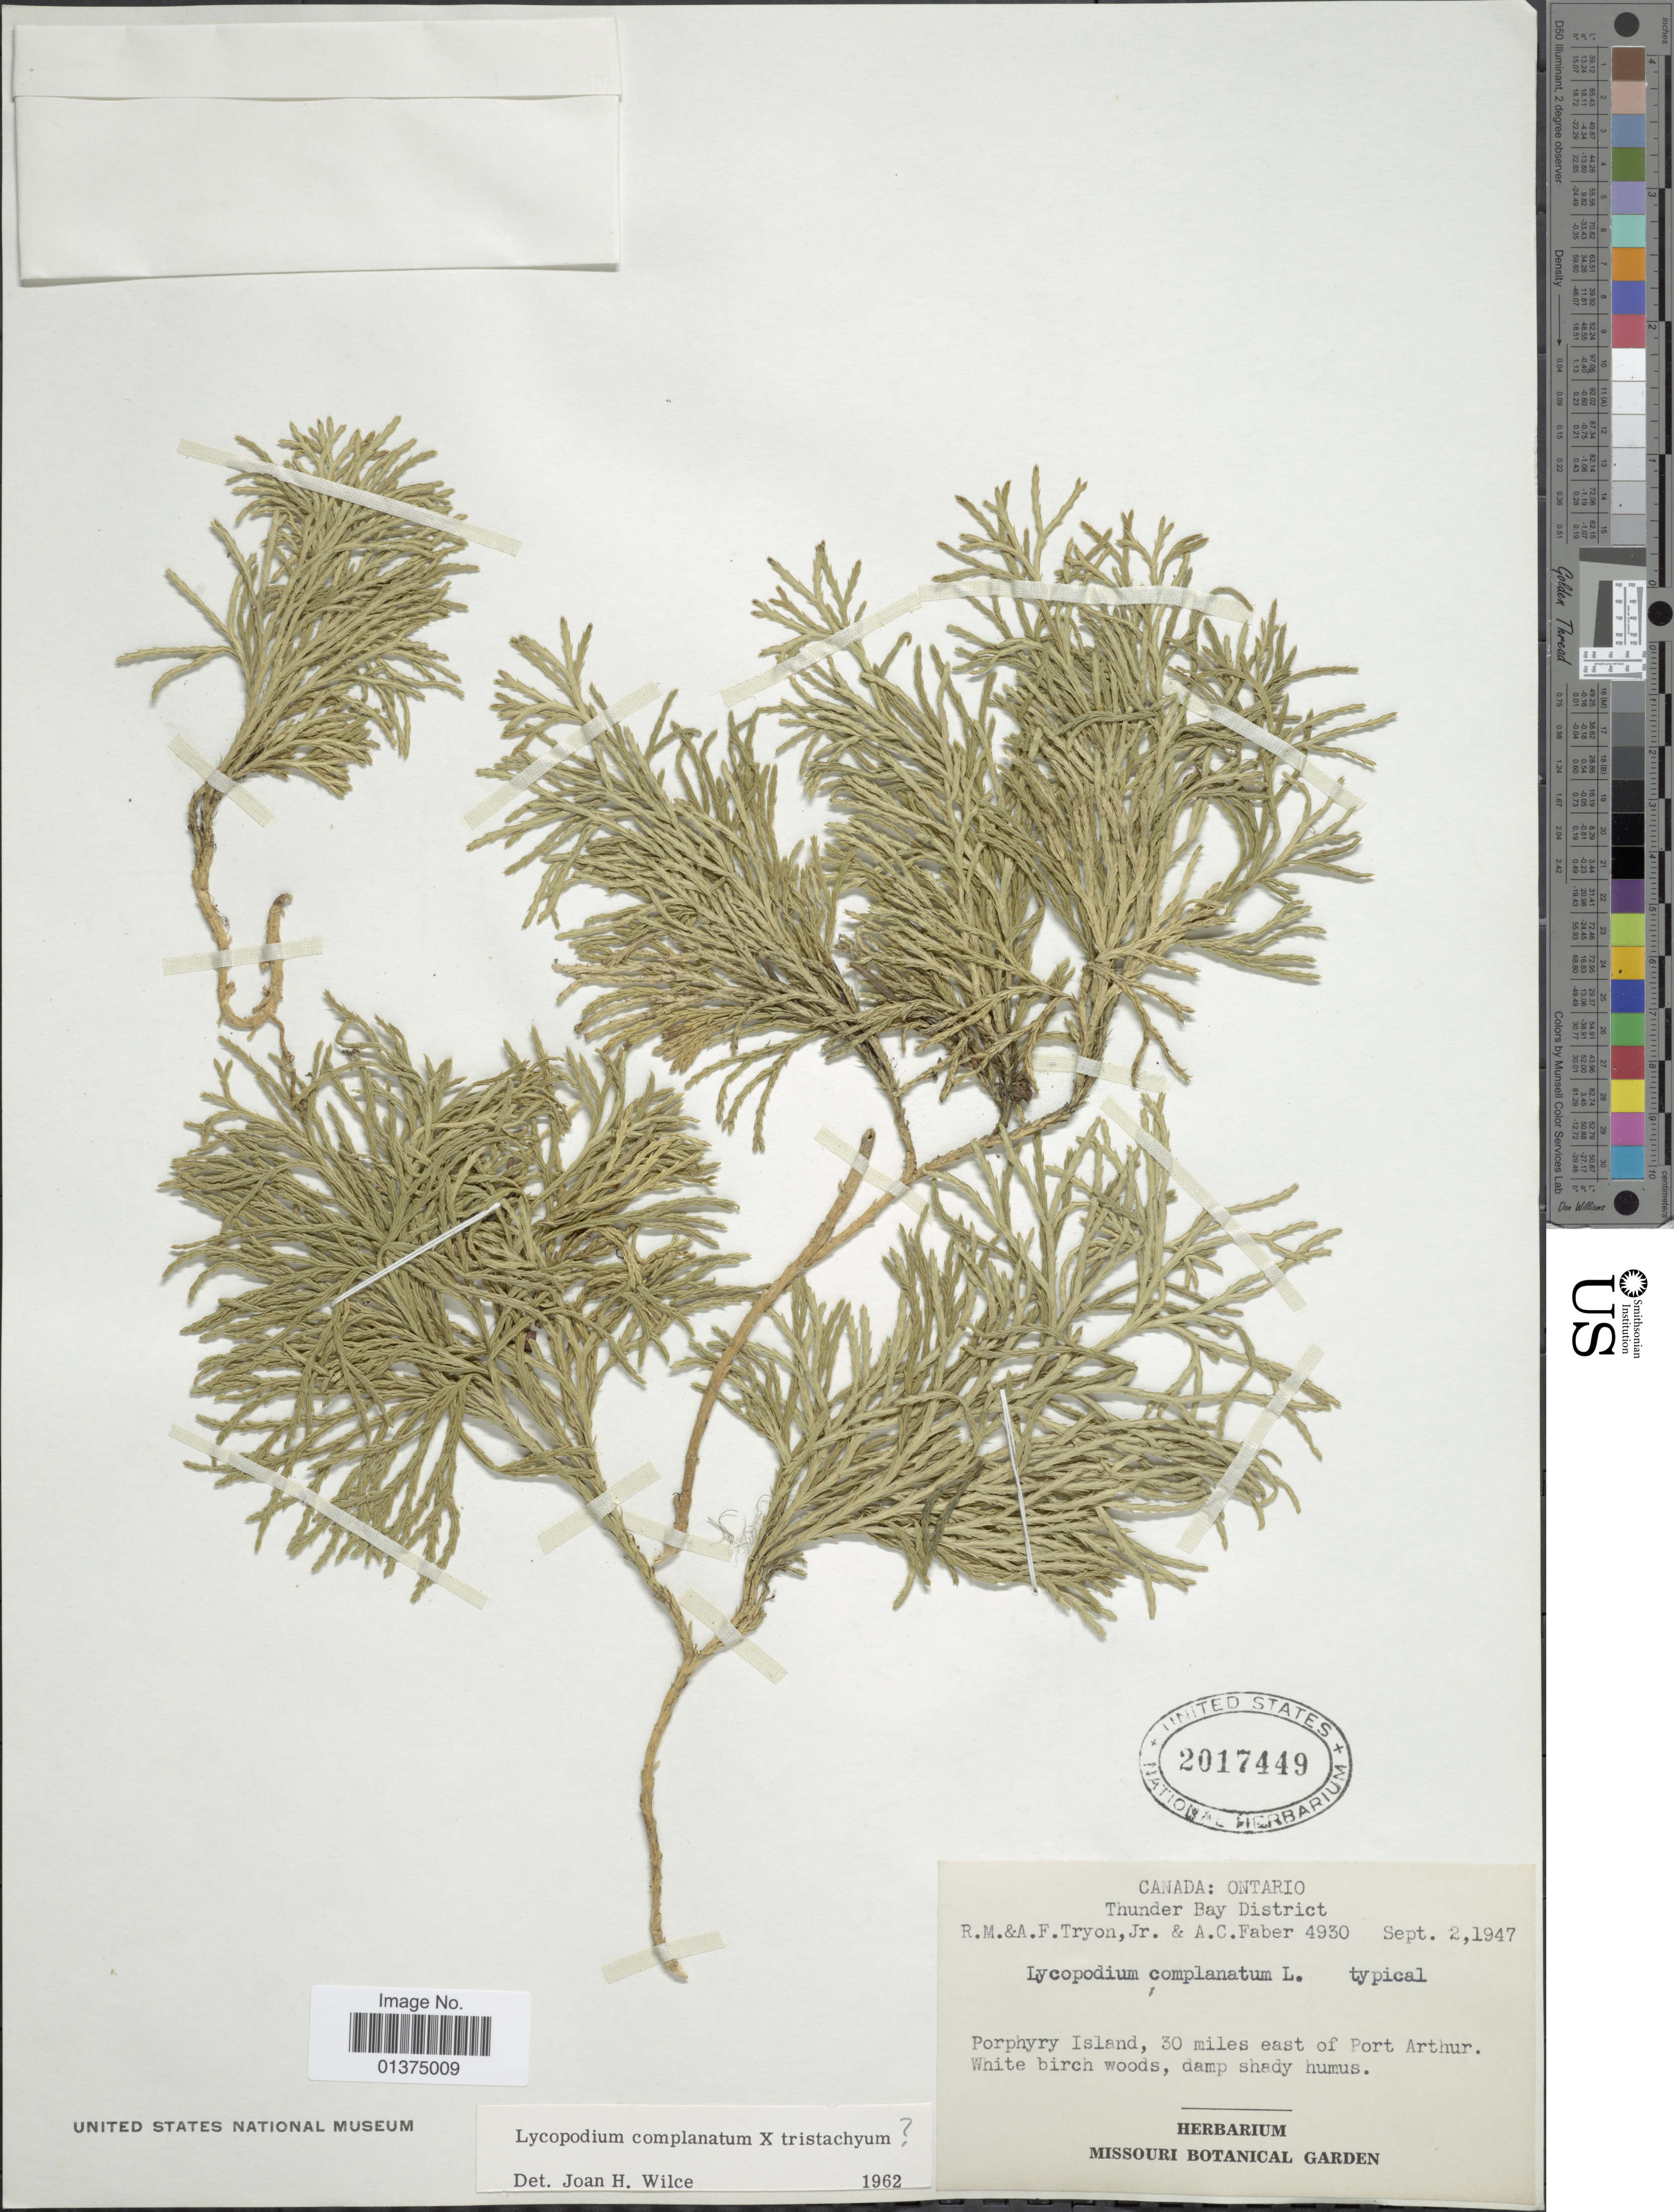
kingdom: Plantae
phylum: Tracheophyta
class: Lycopodiopsida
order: Lycopodiales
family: Lycopodiaceae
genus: Diphasiastrum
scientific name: Diphasiastrum complanatum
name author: (L.) Holub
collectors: R. M. Tryon, A. F. Tryon & A. Faber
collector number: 4930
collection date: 1947-09-02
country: Canada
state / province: Ontario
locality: Thunder Bay District, Porphyry Island, 30 miles east of Port Arthur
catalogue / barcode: US 2017449